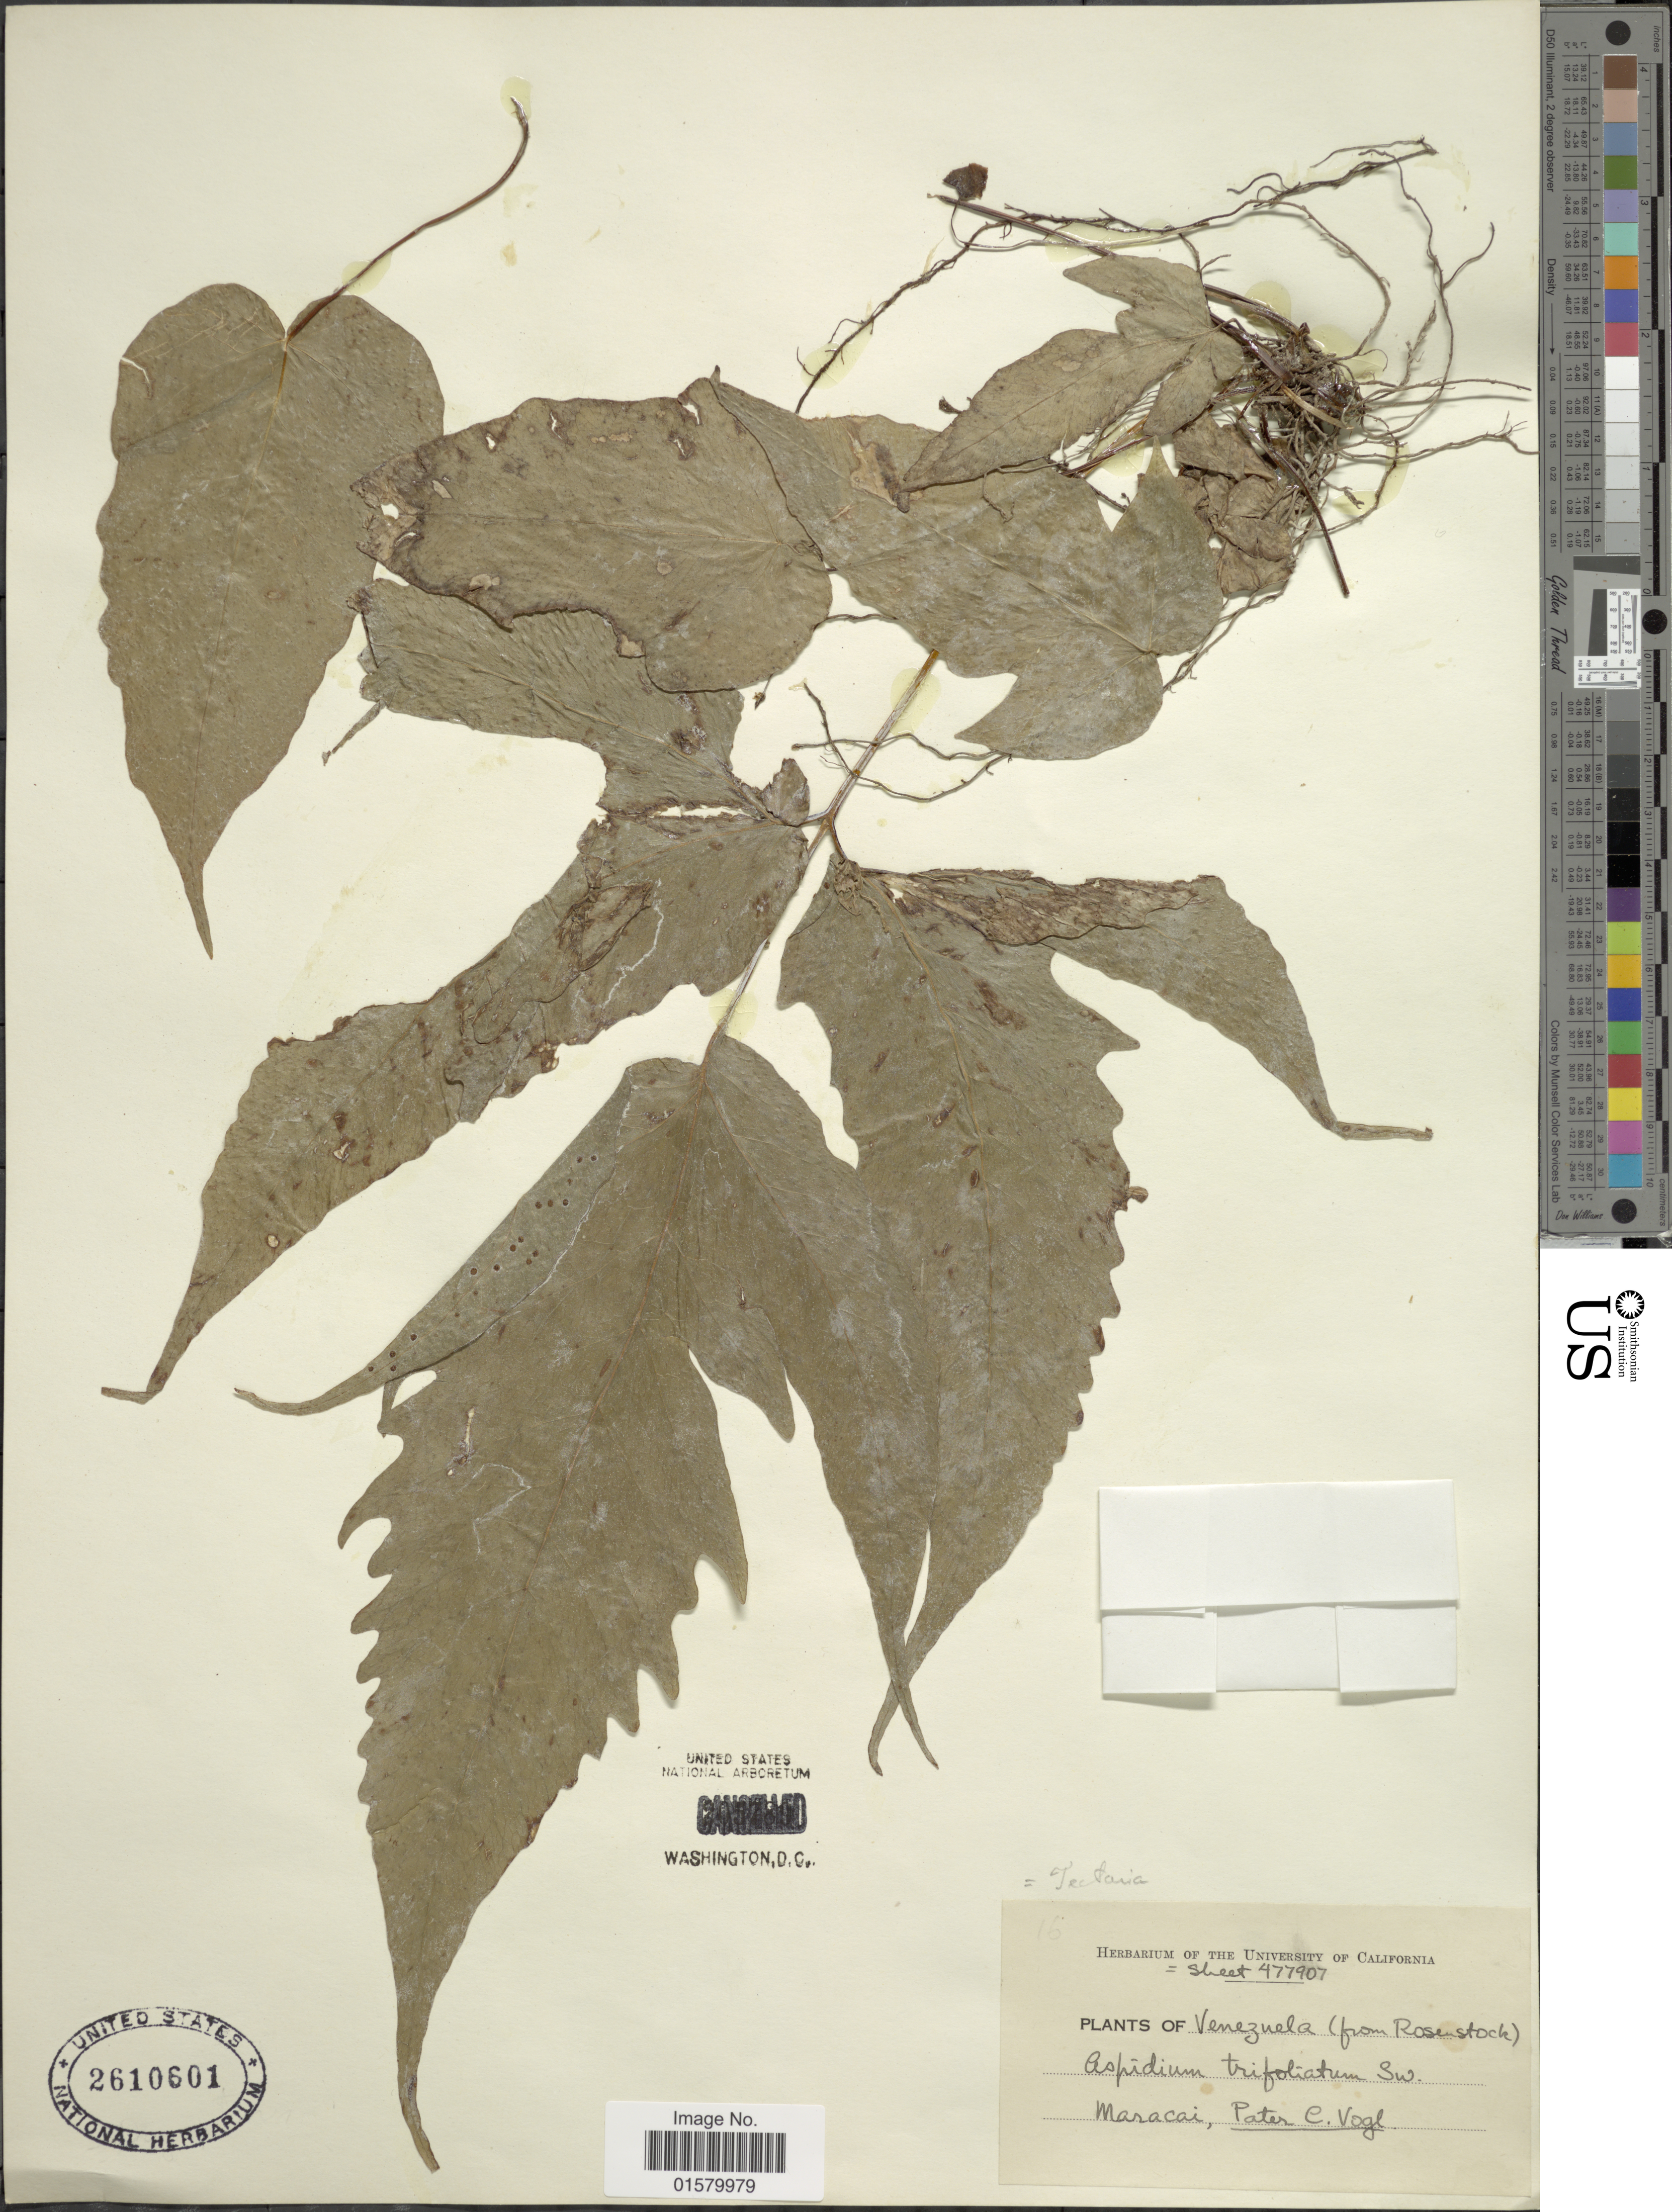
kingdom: Plantae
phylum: Tracheophyta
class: Polypodiopsida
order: Polypodiales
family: Tectariaceae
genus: Tectaria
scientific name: Tectaria trifoliata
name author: (L.) Cav.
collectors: P. C. Vogl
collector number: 477907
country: Venezuela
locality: Maracai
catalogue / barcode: US 2610601